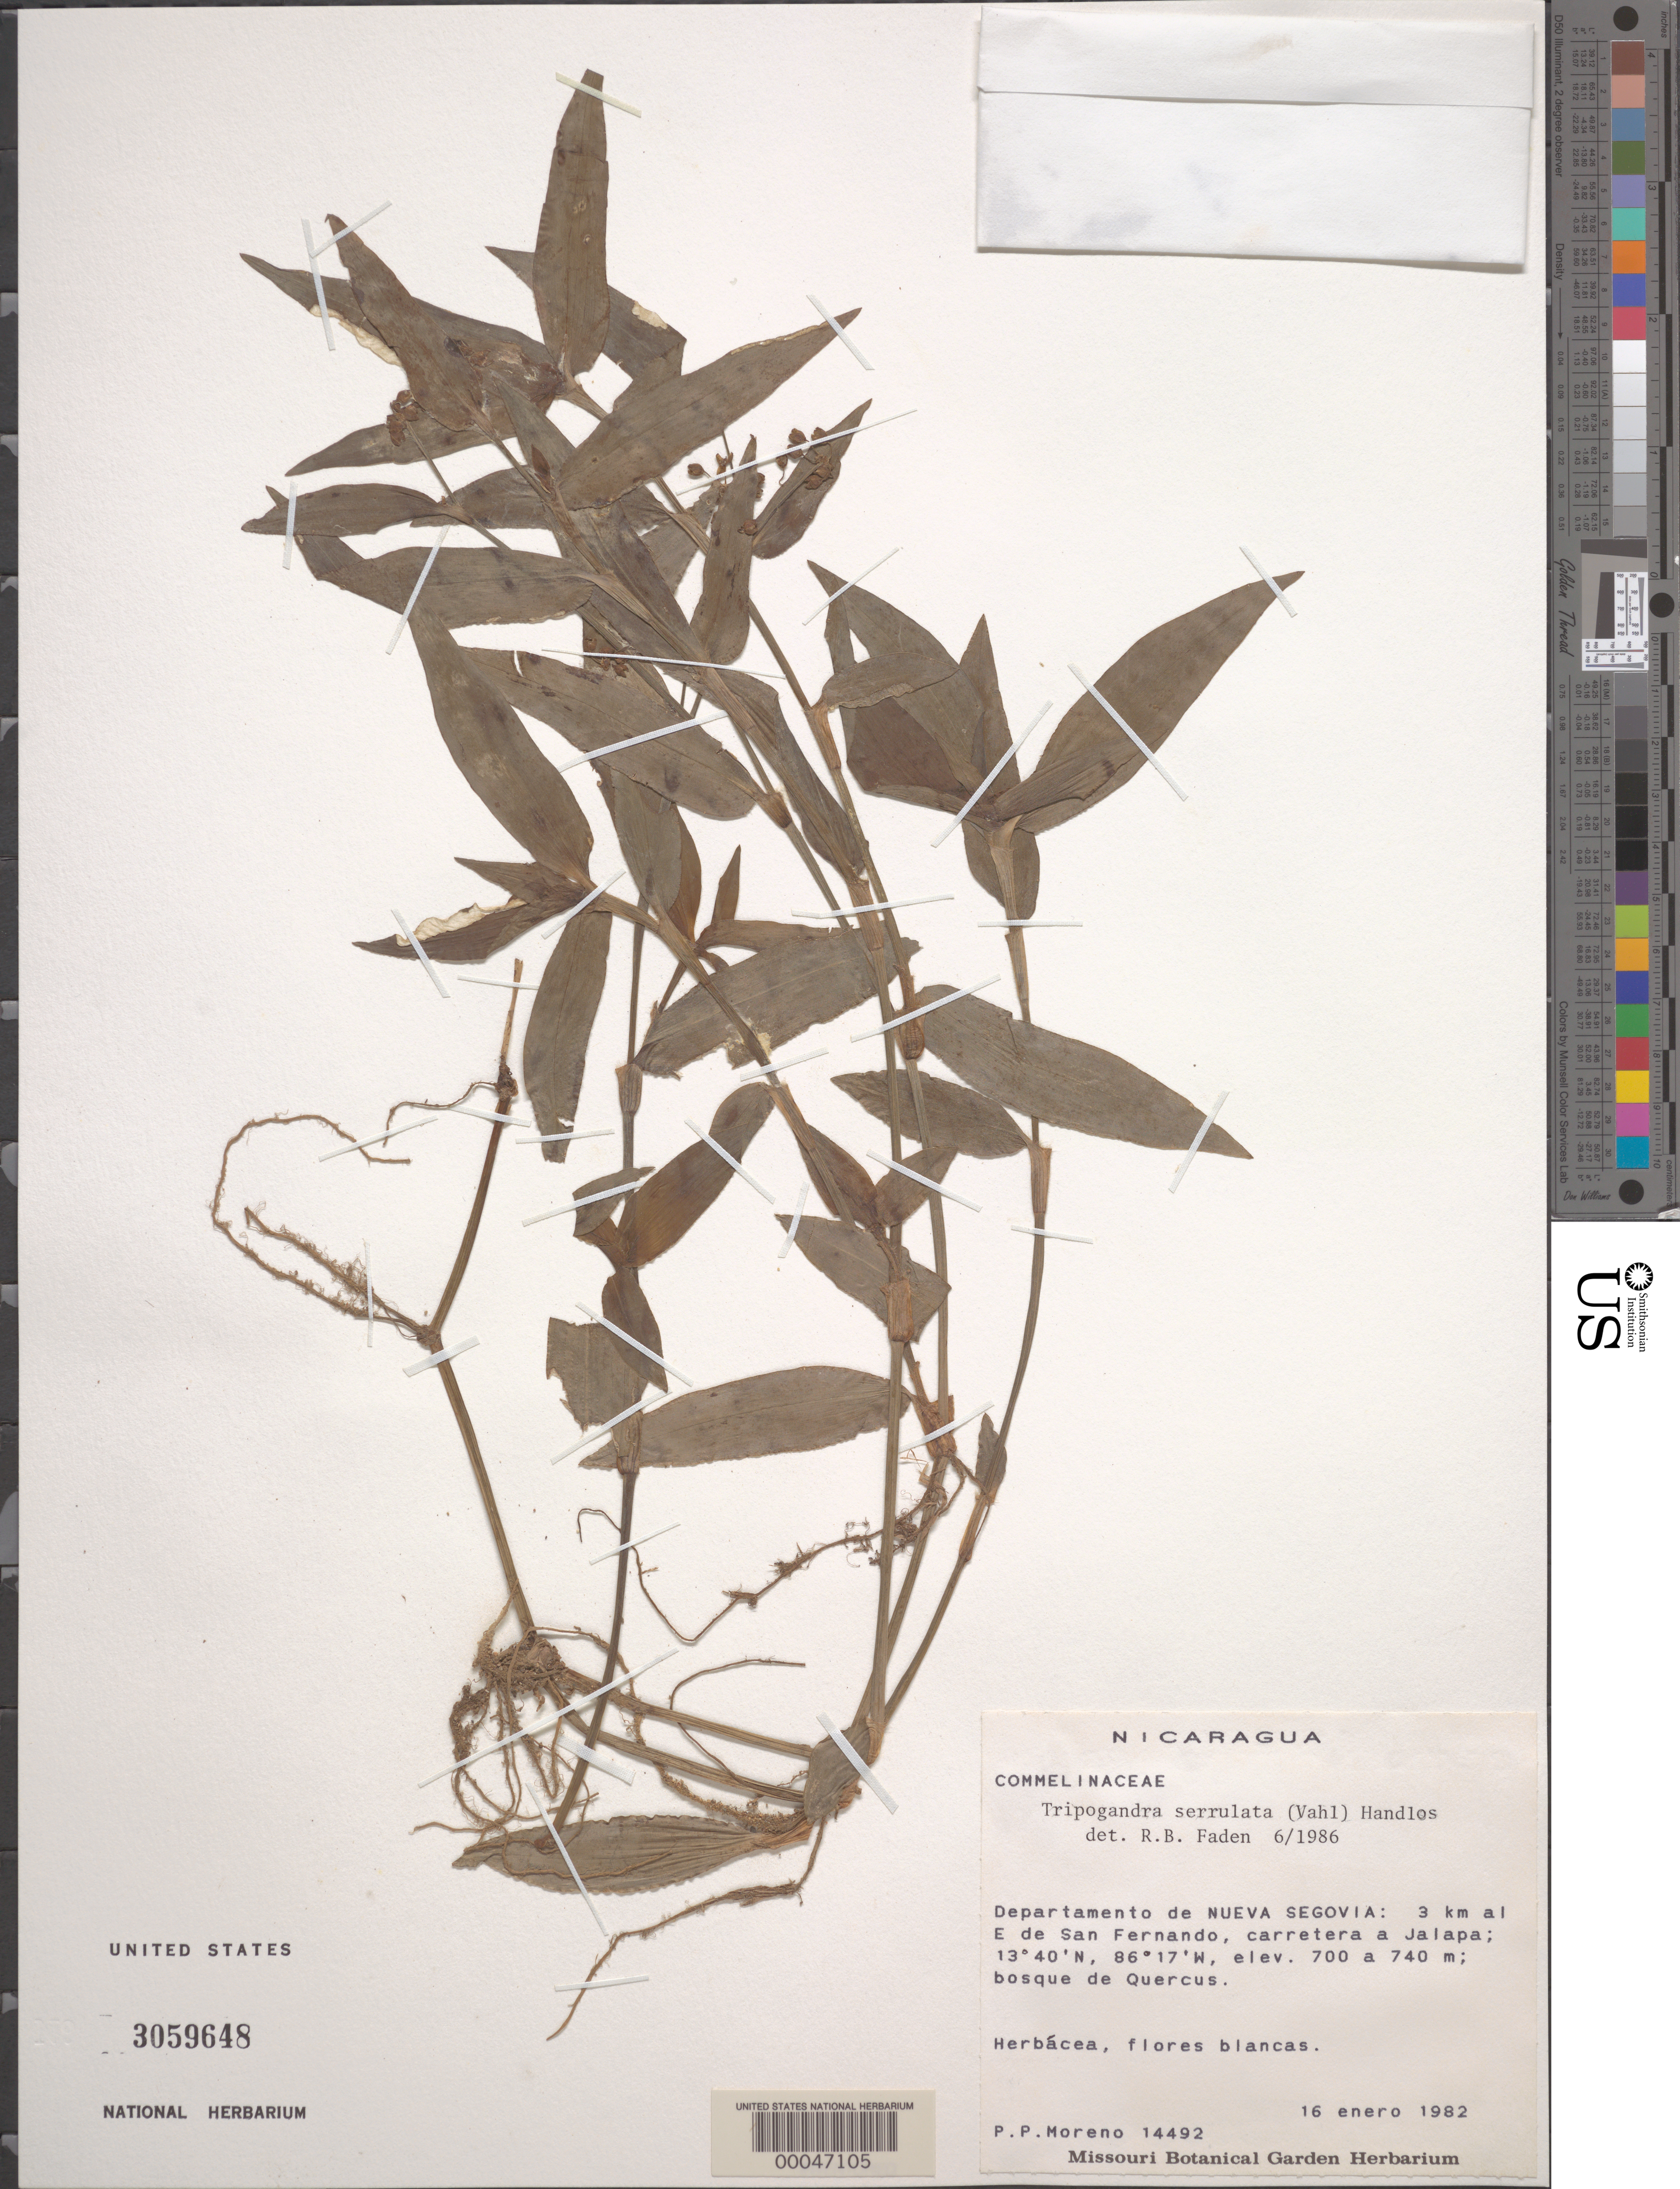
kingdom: Plantae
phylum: Tracheophyta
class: Liliopsida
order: Commelinales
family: Commelinaceae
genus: Tripogandra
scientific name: Tripogandra serrulata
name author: (Vahl) Handlos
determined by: Faden, Robert B., (US), Smithsonian Institution - National Museum of Natural History (UNITED STATES)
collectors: P. Moreno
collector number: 14492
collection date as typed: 16 Jan 1982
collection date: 1982-01-16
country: Nicaragua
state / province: Nueva Segovia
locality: E of san fernando, towards jalapa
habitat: Roadside, forest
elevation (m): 700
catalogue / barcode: US 3059648